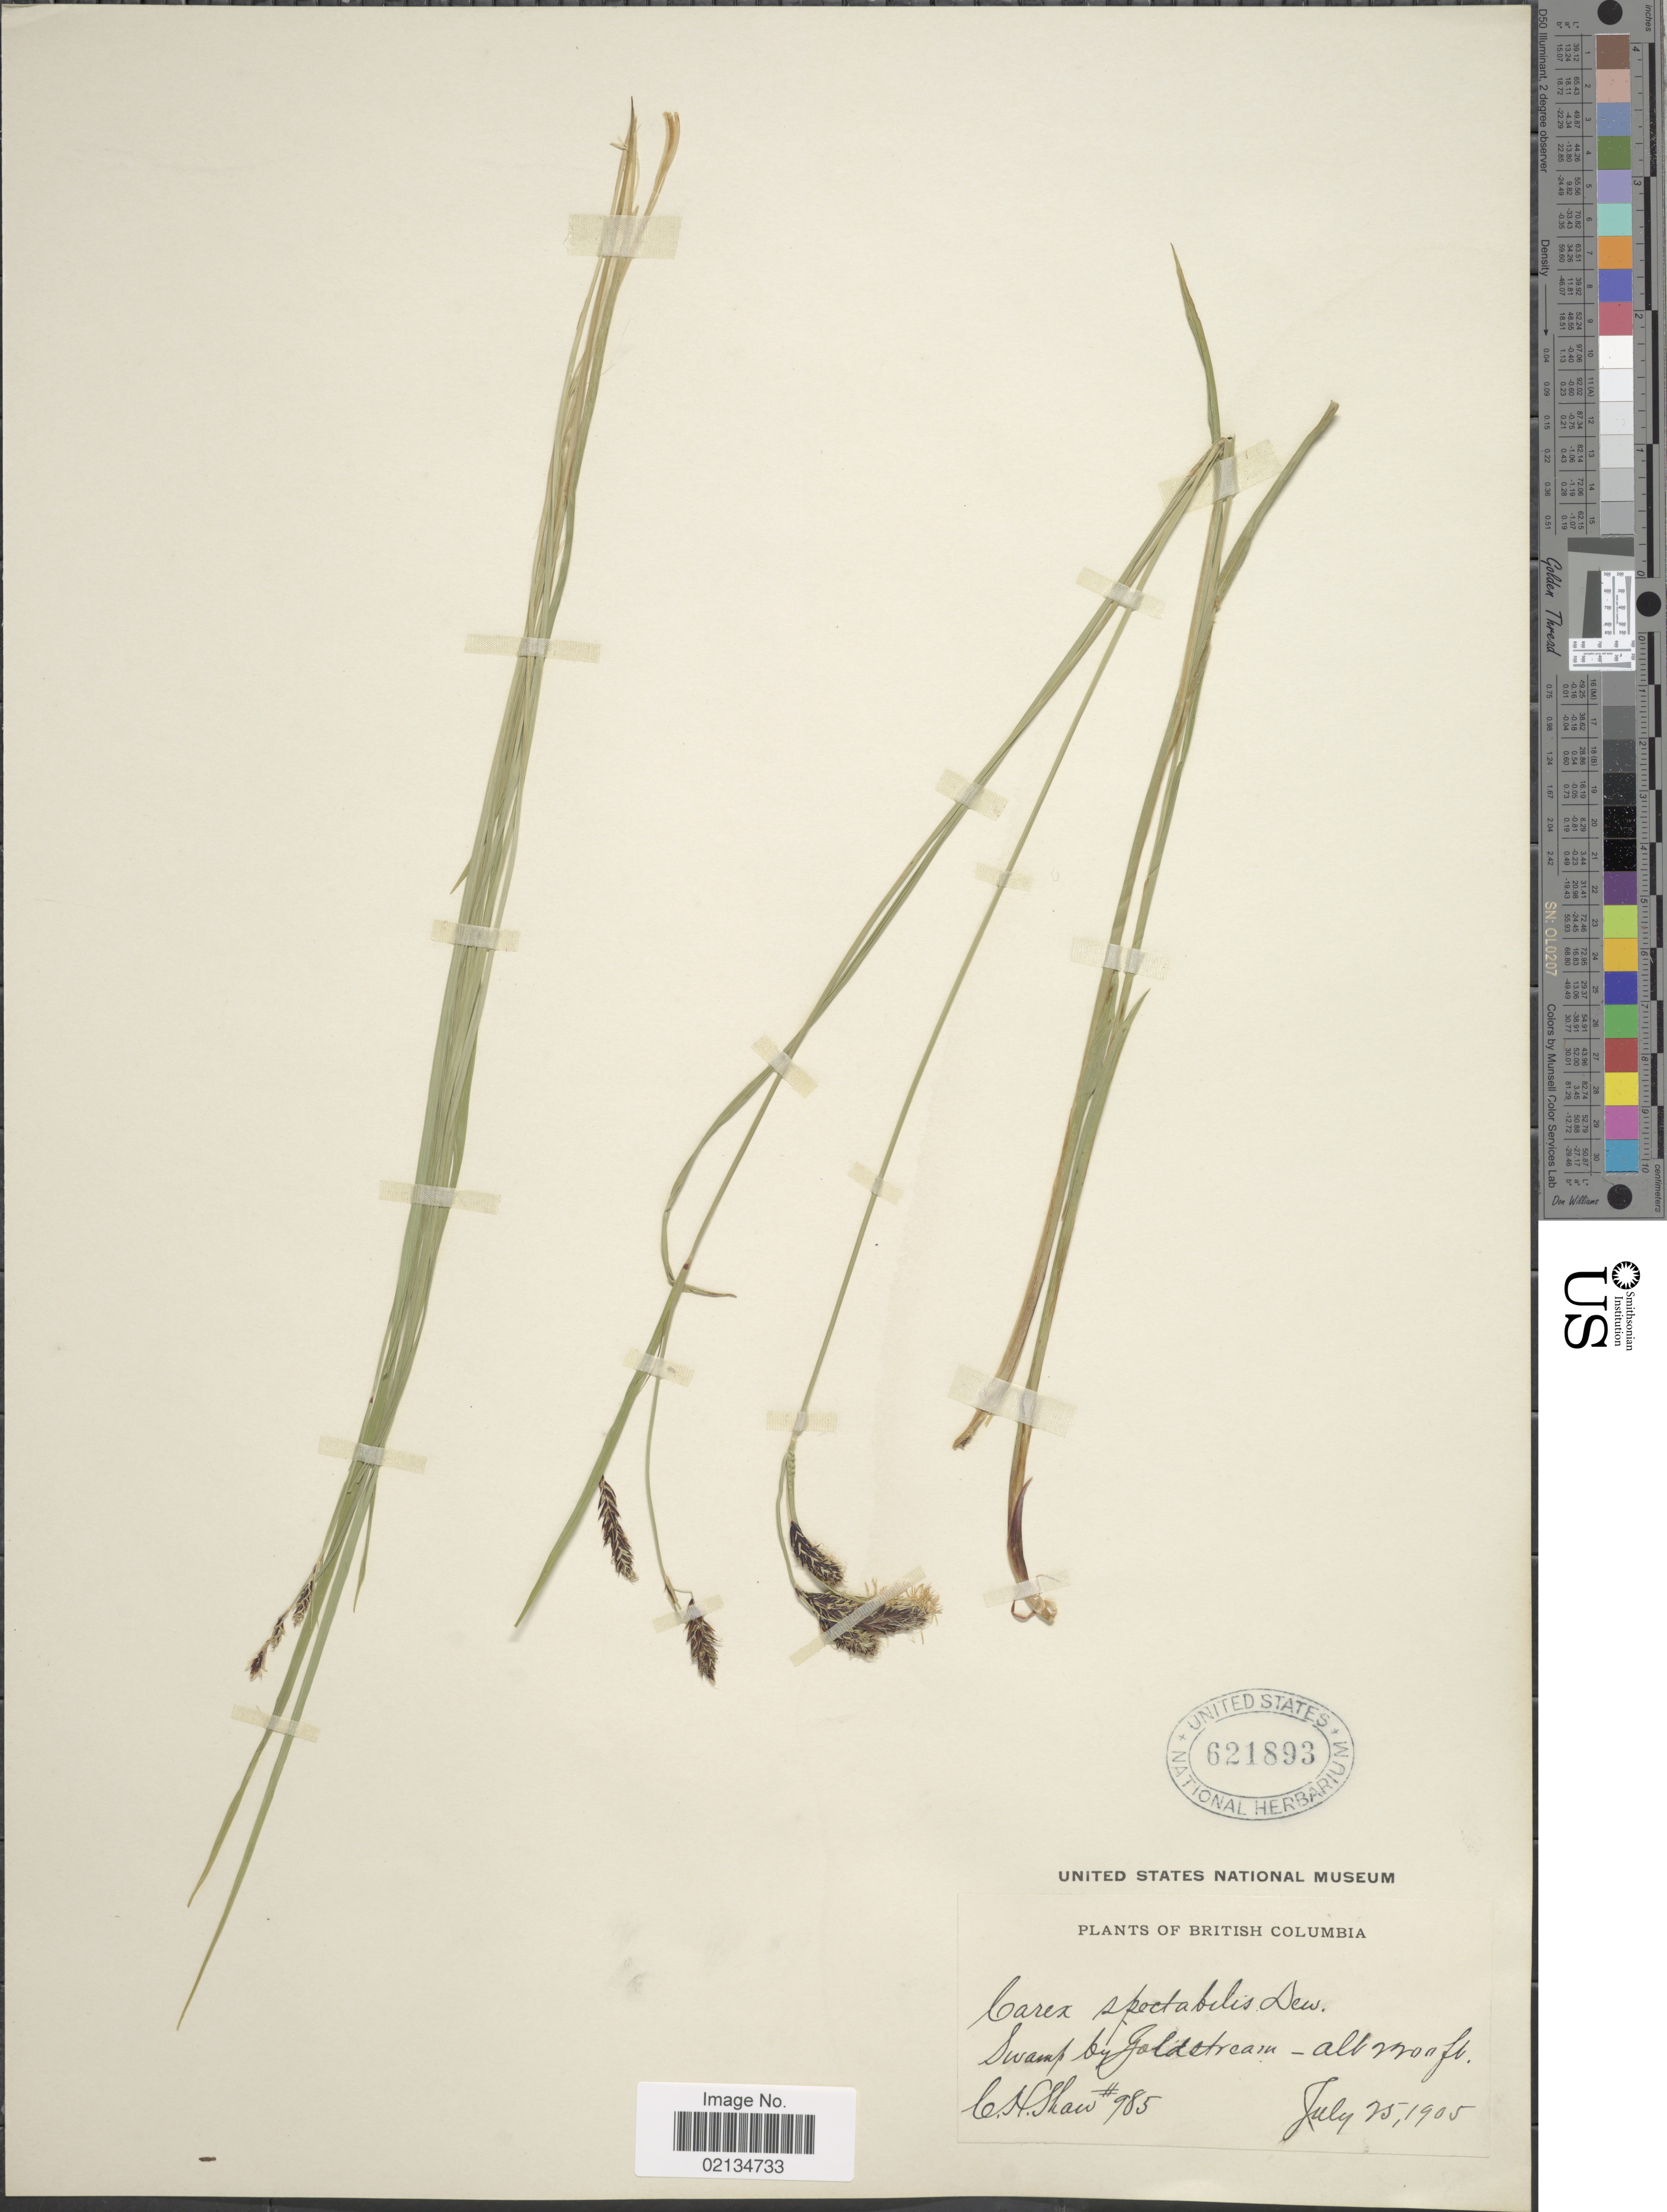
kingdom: Plantae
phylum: Tracheophyta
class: Liliopsida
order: Poales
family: Cyperaceae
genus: Carex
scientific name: Carex spectabilis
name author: Dewey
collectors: C. H. Shaw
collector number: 985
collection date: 1905-07-25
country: Canada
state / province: British Columbia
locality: Swamp by Goldstream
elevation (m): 671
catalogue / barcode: US 621893